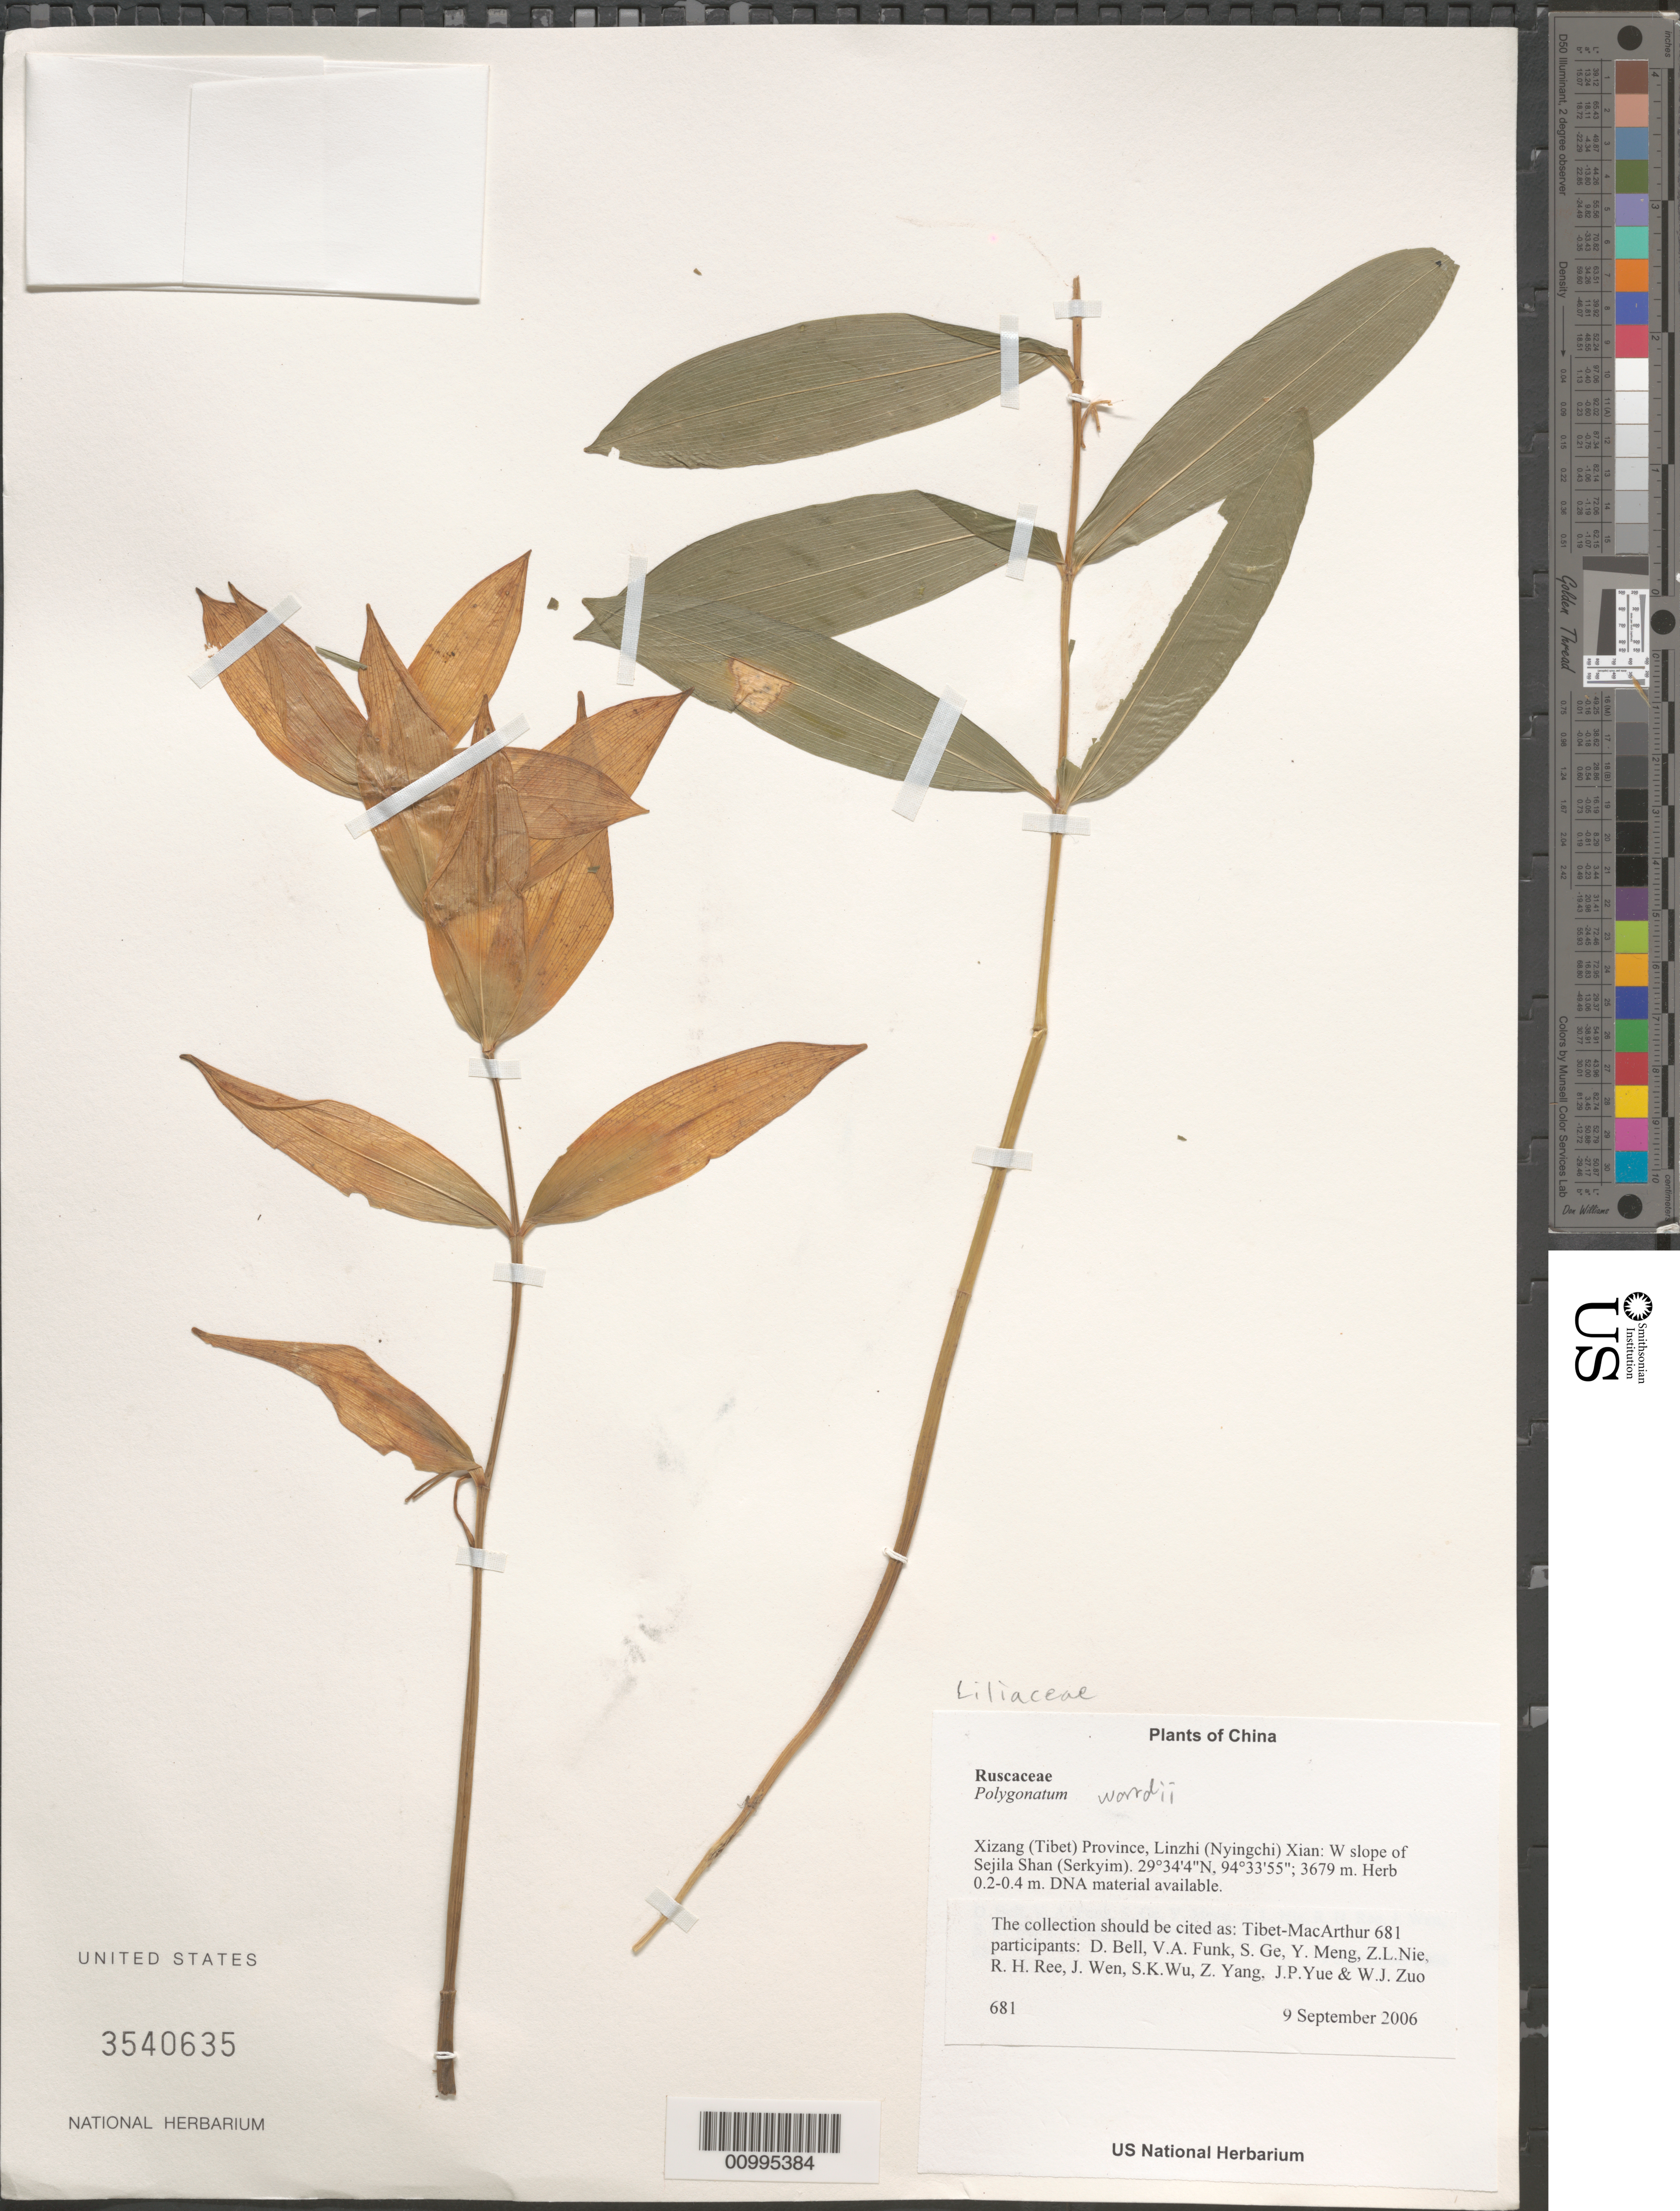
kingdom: Plantae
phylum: Tracheophyta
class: Liliopsida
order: Asparagales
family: Asparagaceae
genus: Polygonatum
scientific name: Polygonatum sp.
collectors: Tibet-MacArthur, D. A. Bell, V. Funk, S. Ge, Y. Meng, Z. Nie, R. Ree, J. Wen, S. K. Wu, Z. Yang, J. Yue & W. Zuo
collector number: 681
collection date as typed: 09 Sep 2006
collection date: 2006-09-09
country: China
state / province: Xizang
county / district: Linzhi (Nyingchi) Xian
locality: W slope of Sejila Shan (Serkyim).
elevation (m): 3679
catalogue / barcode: US 3540635